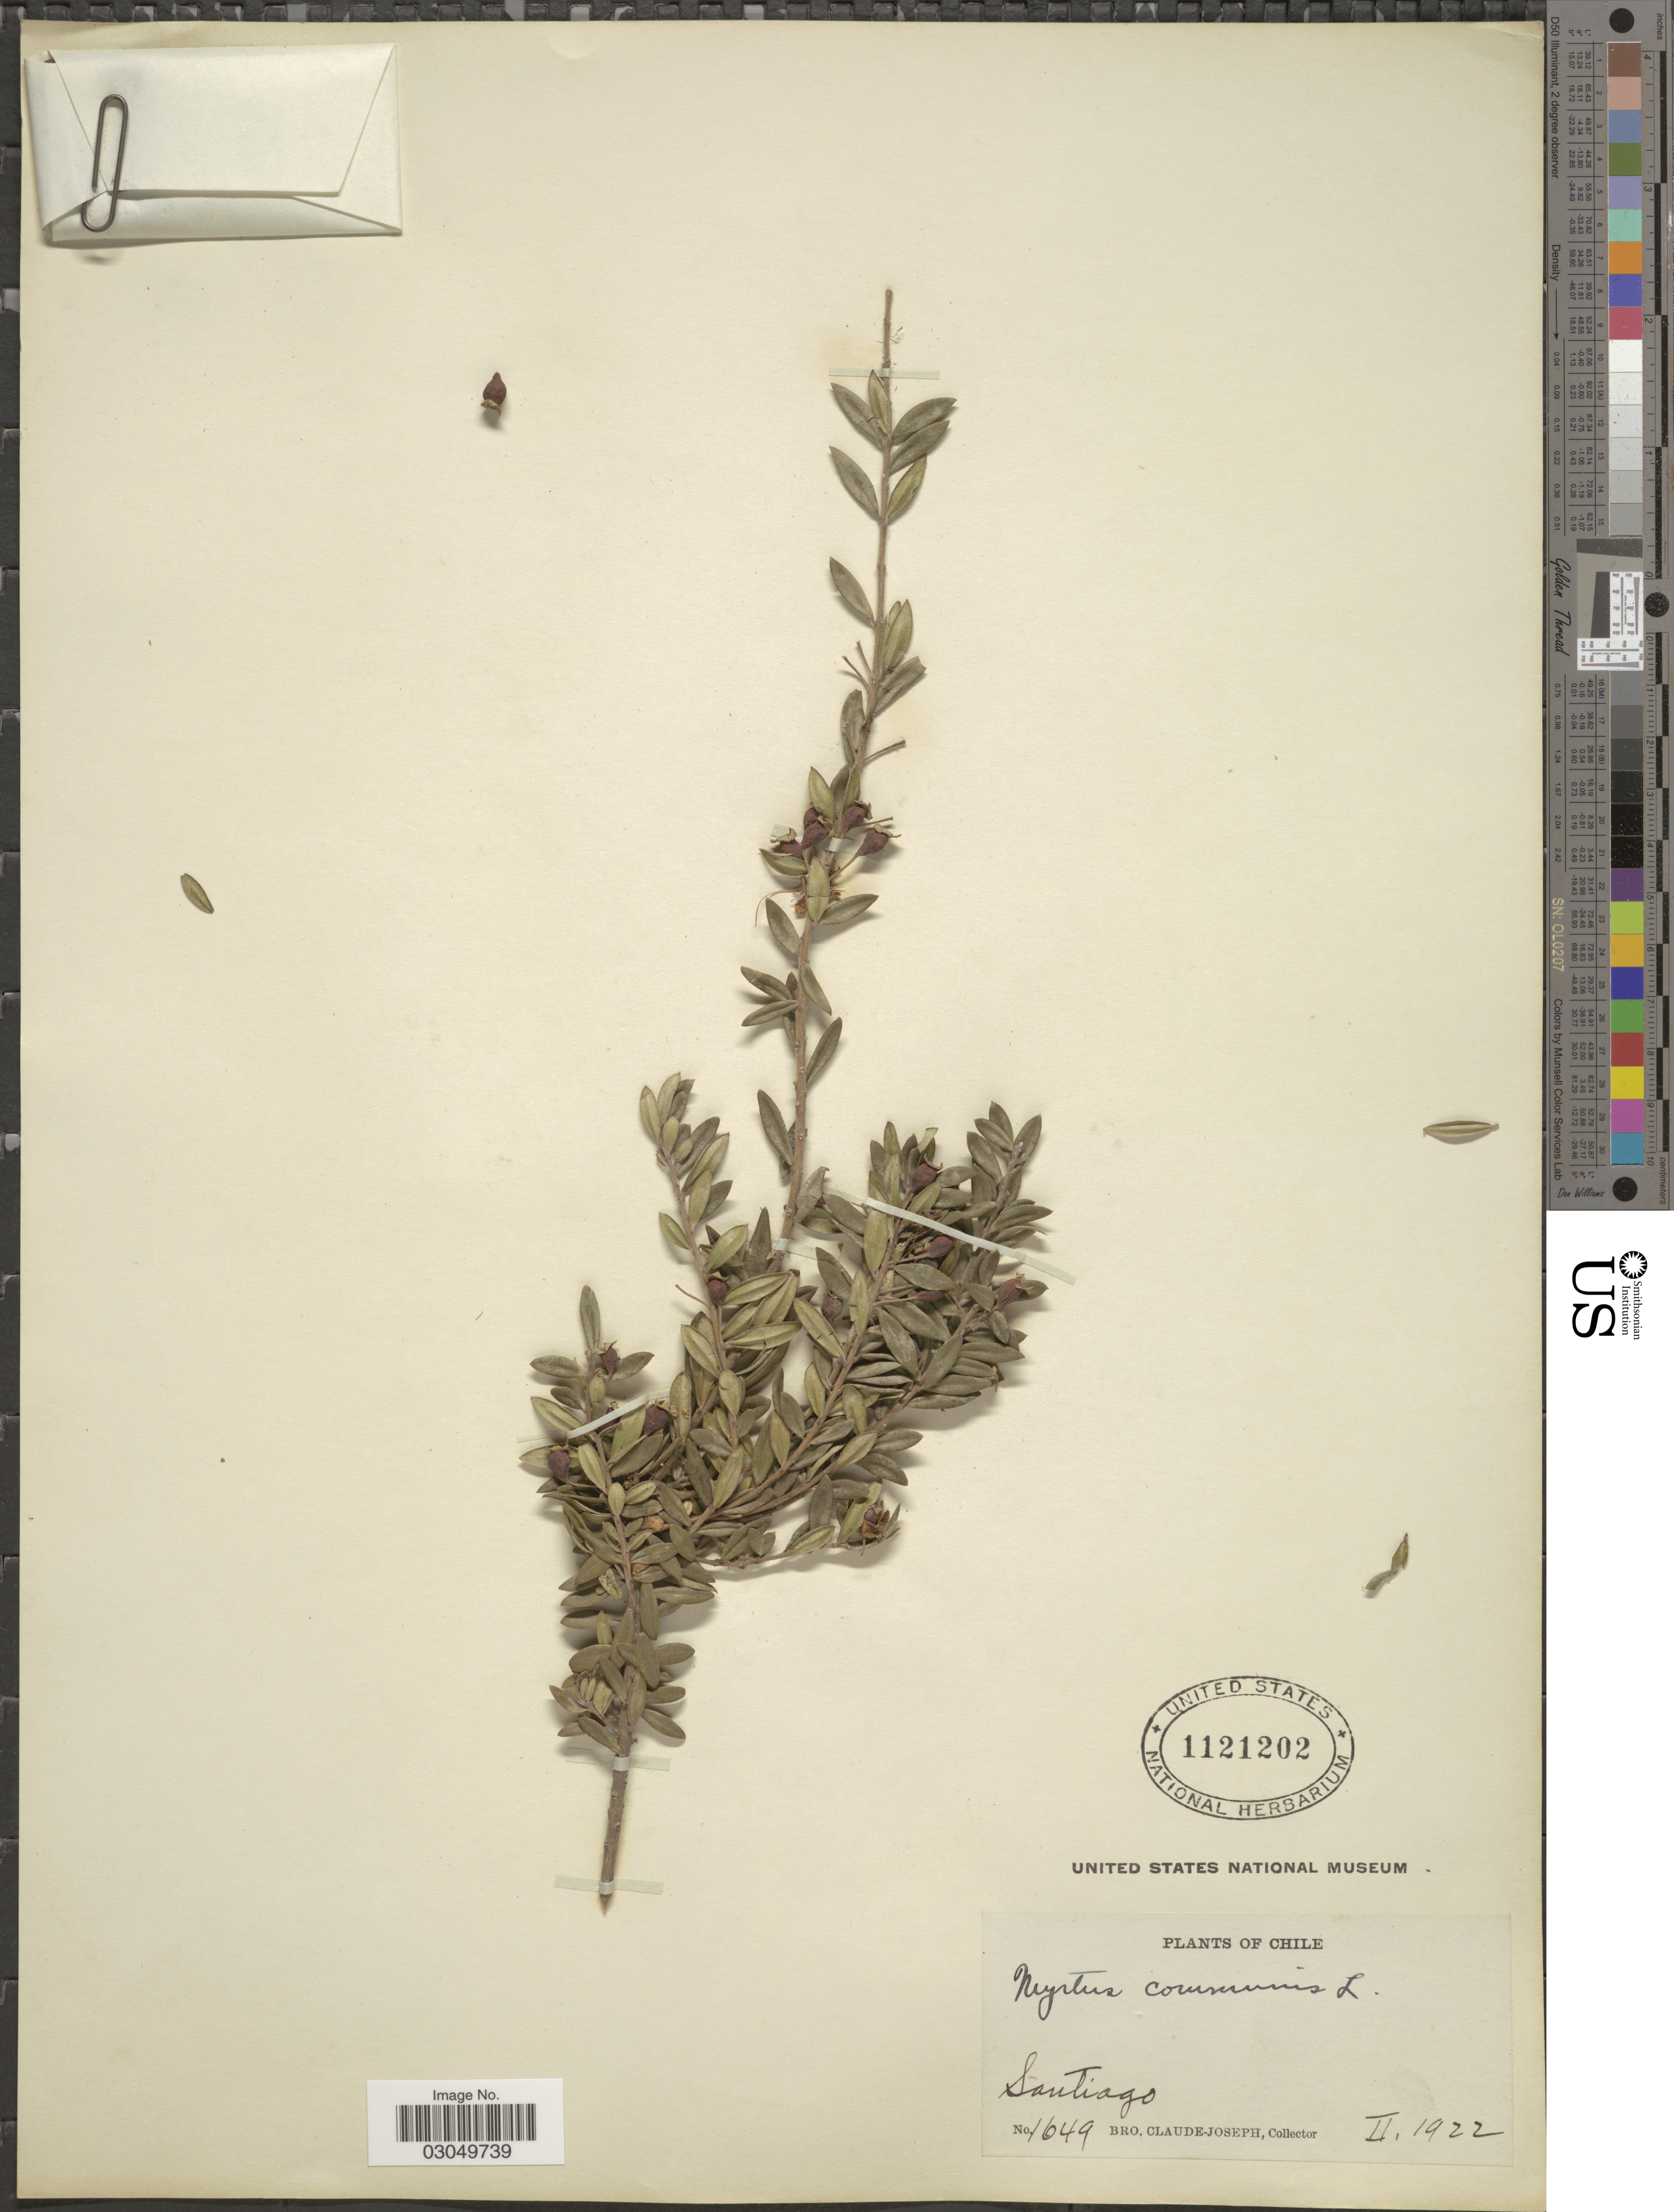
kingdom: Plantae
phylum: Tracheophyta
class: Magnoliopsida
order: Myrtales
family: Myrtaceae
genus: Myrtus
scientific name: Myrtus communis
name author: L.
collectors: Bro. Claude-Joseph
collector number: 1649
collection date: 1922-02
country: Chile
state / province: Región Metropolitana (RM)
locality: Santiago.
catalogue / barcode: US 1121202